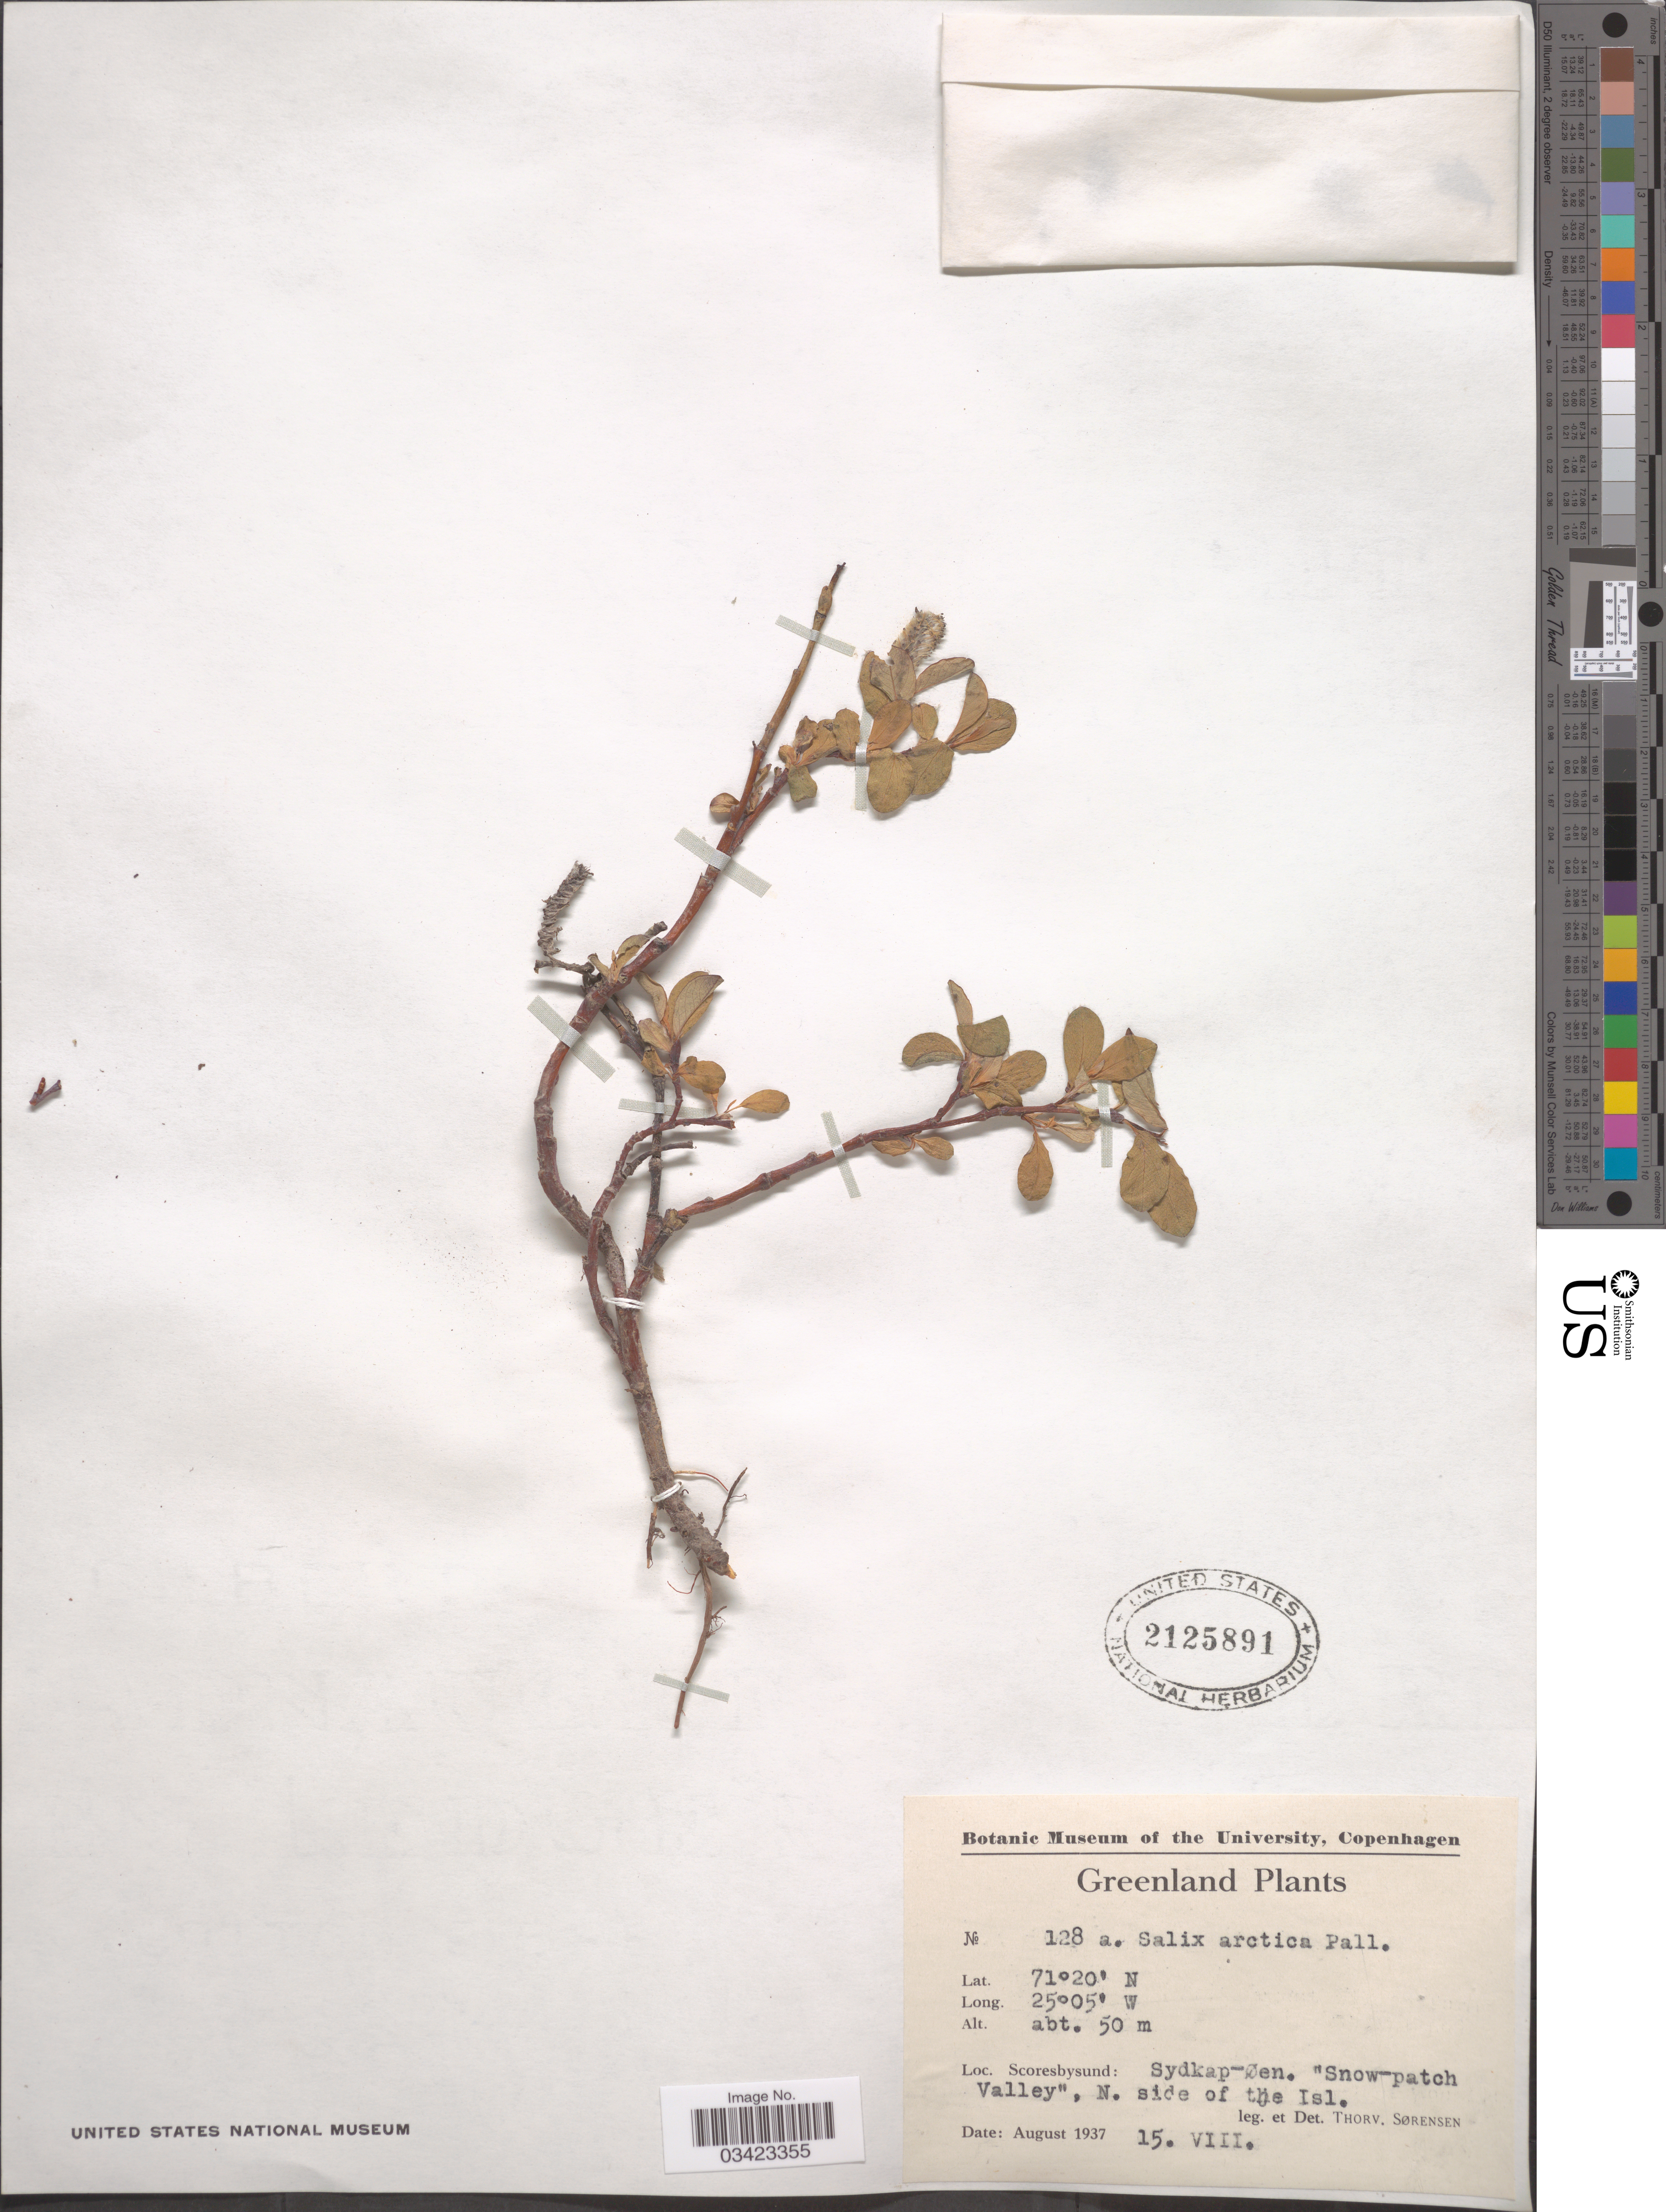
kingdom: Plantae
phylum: Tracheophyta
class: Magnoliopsida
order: Malpighiales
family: Salicaceae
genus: Salix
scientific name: Salix arctica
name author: Pall.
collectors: T. Sorensen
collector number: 128a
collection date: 1937-08-15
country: Greenland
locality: Scoresbysund: Sudkap-Øen. "Snow-patch Valley", N. side of the Isl.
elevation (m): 50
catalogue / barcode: US 2125891